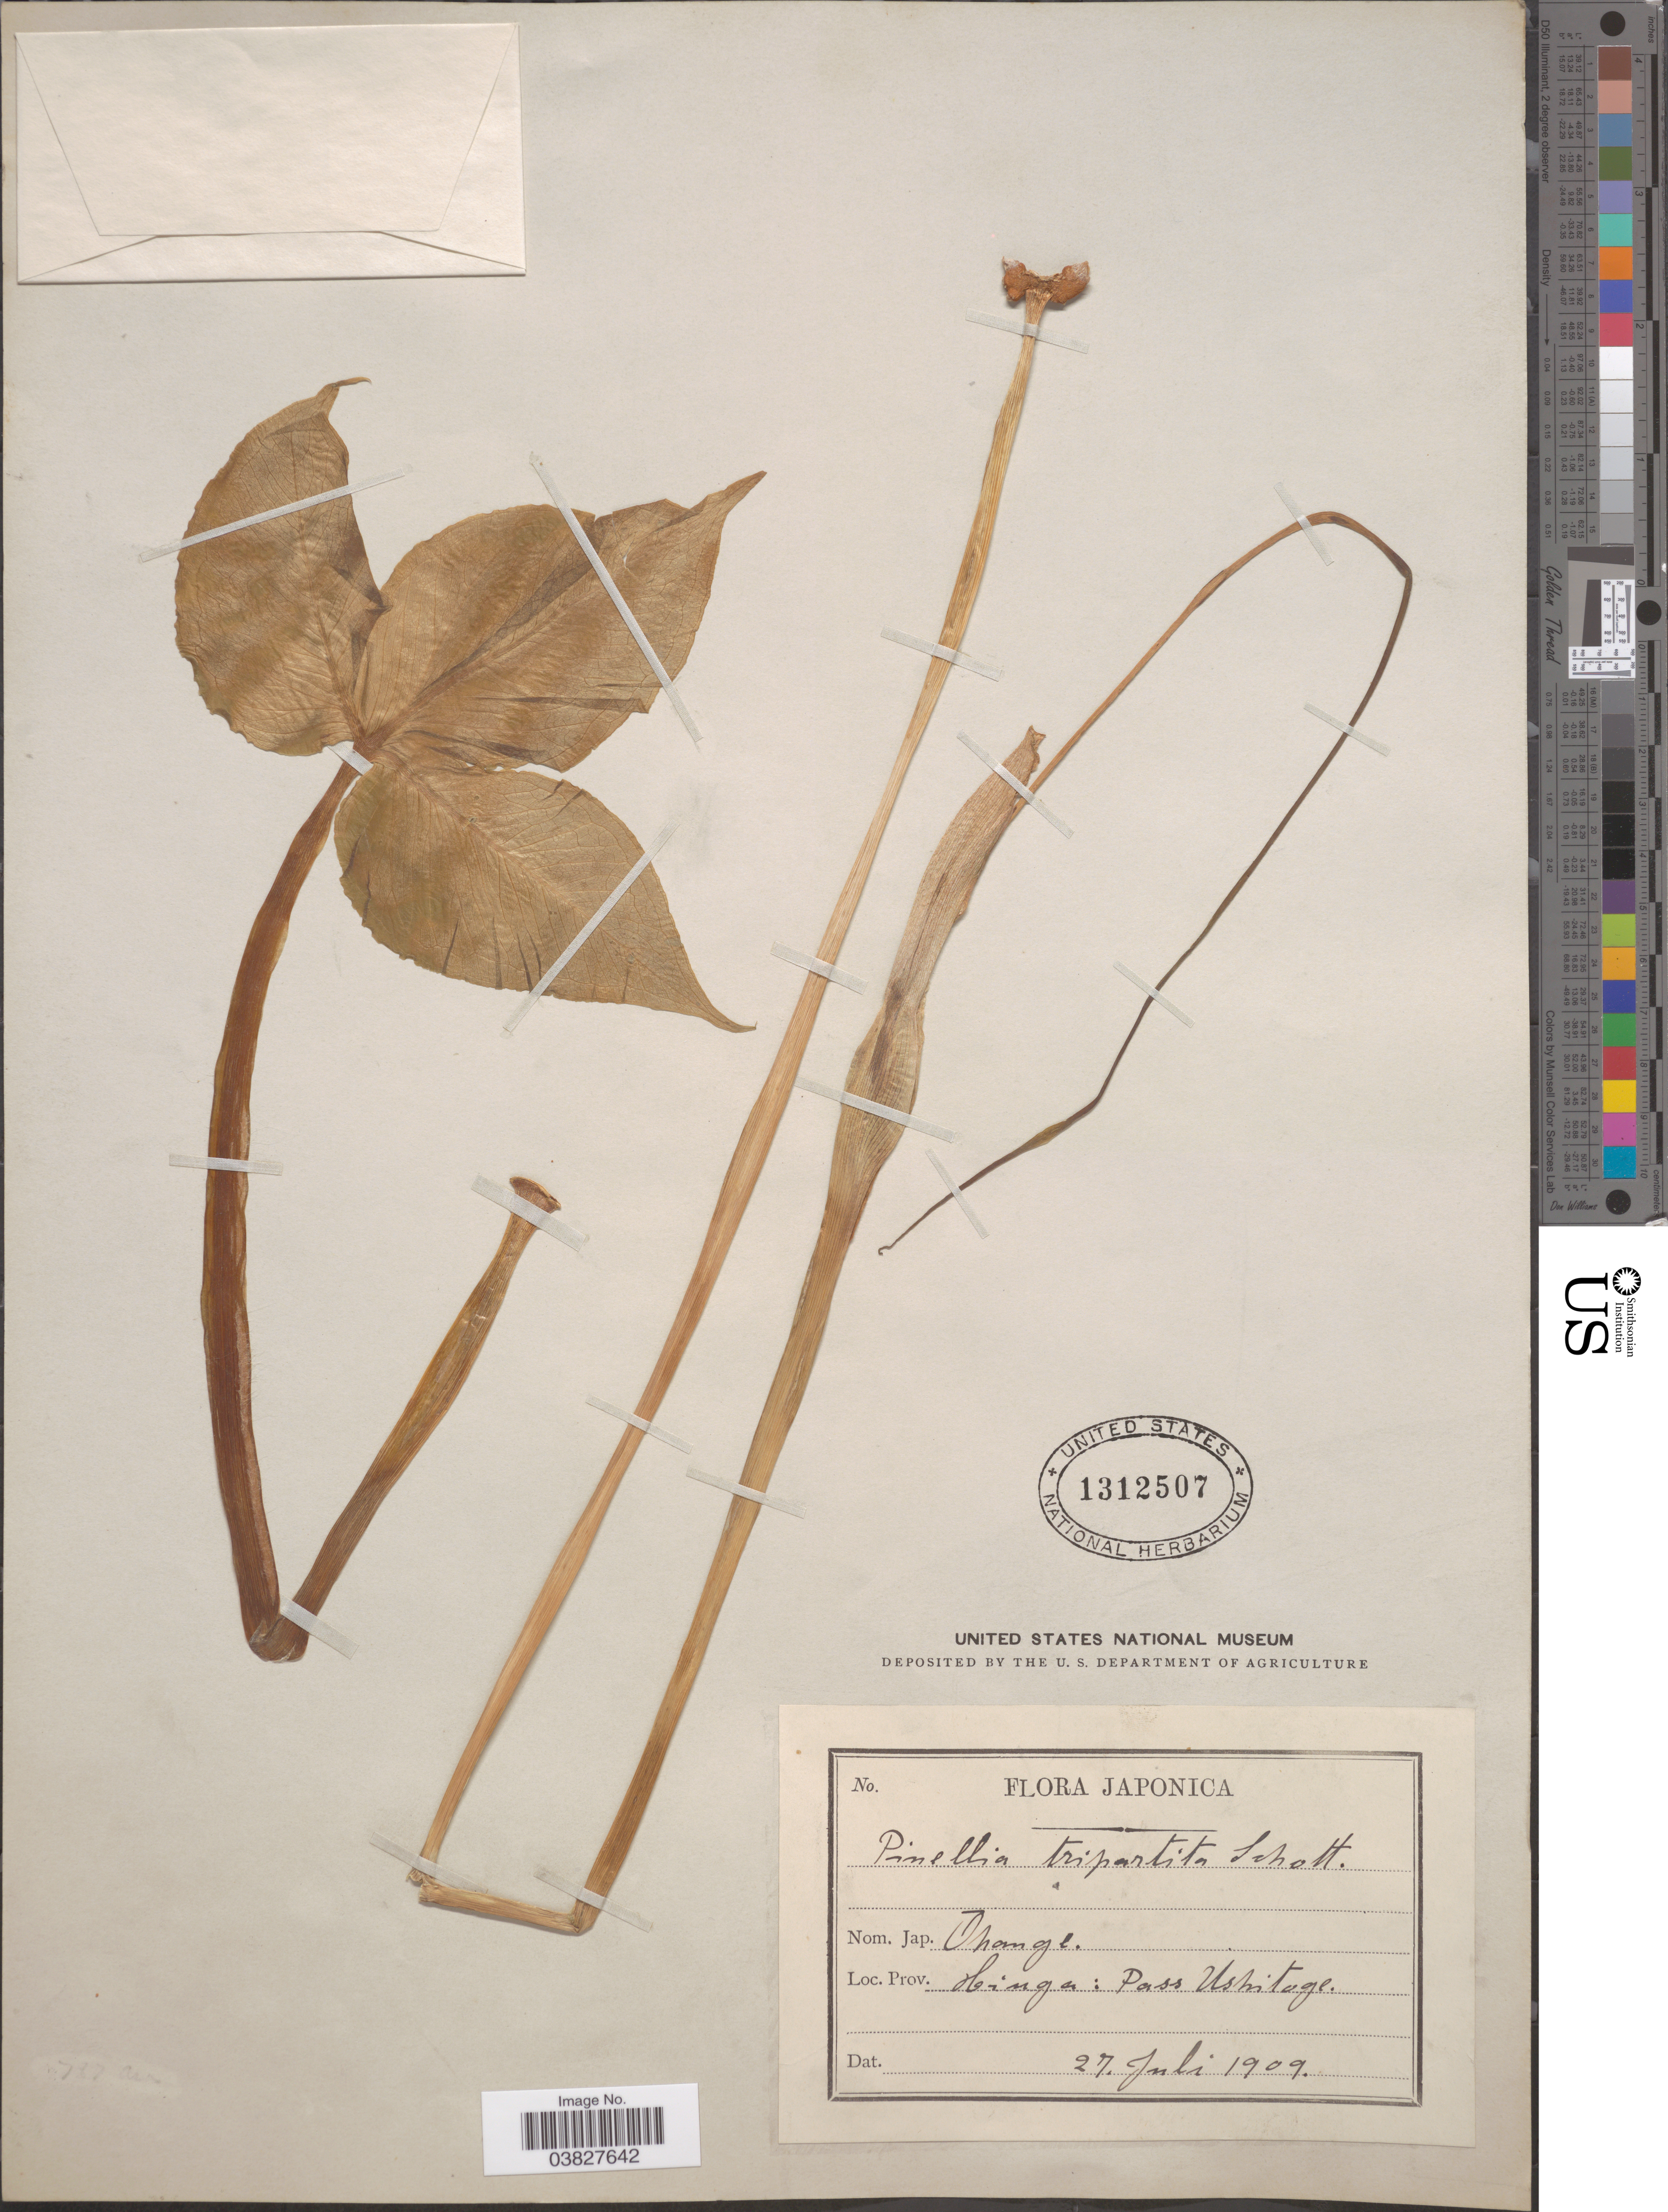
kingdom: Plantae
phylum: Tracheophyta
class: Liliopsida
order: Alismatales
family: Araceae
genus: Pinellia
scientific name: Pinellia tripartita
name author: Schott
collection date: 1909-07-27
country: Japan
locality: Prov. Hinga: Pass Ushitoge.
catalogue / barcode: US 1312507